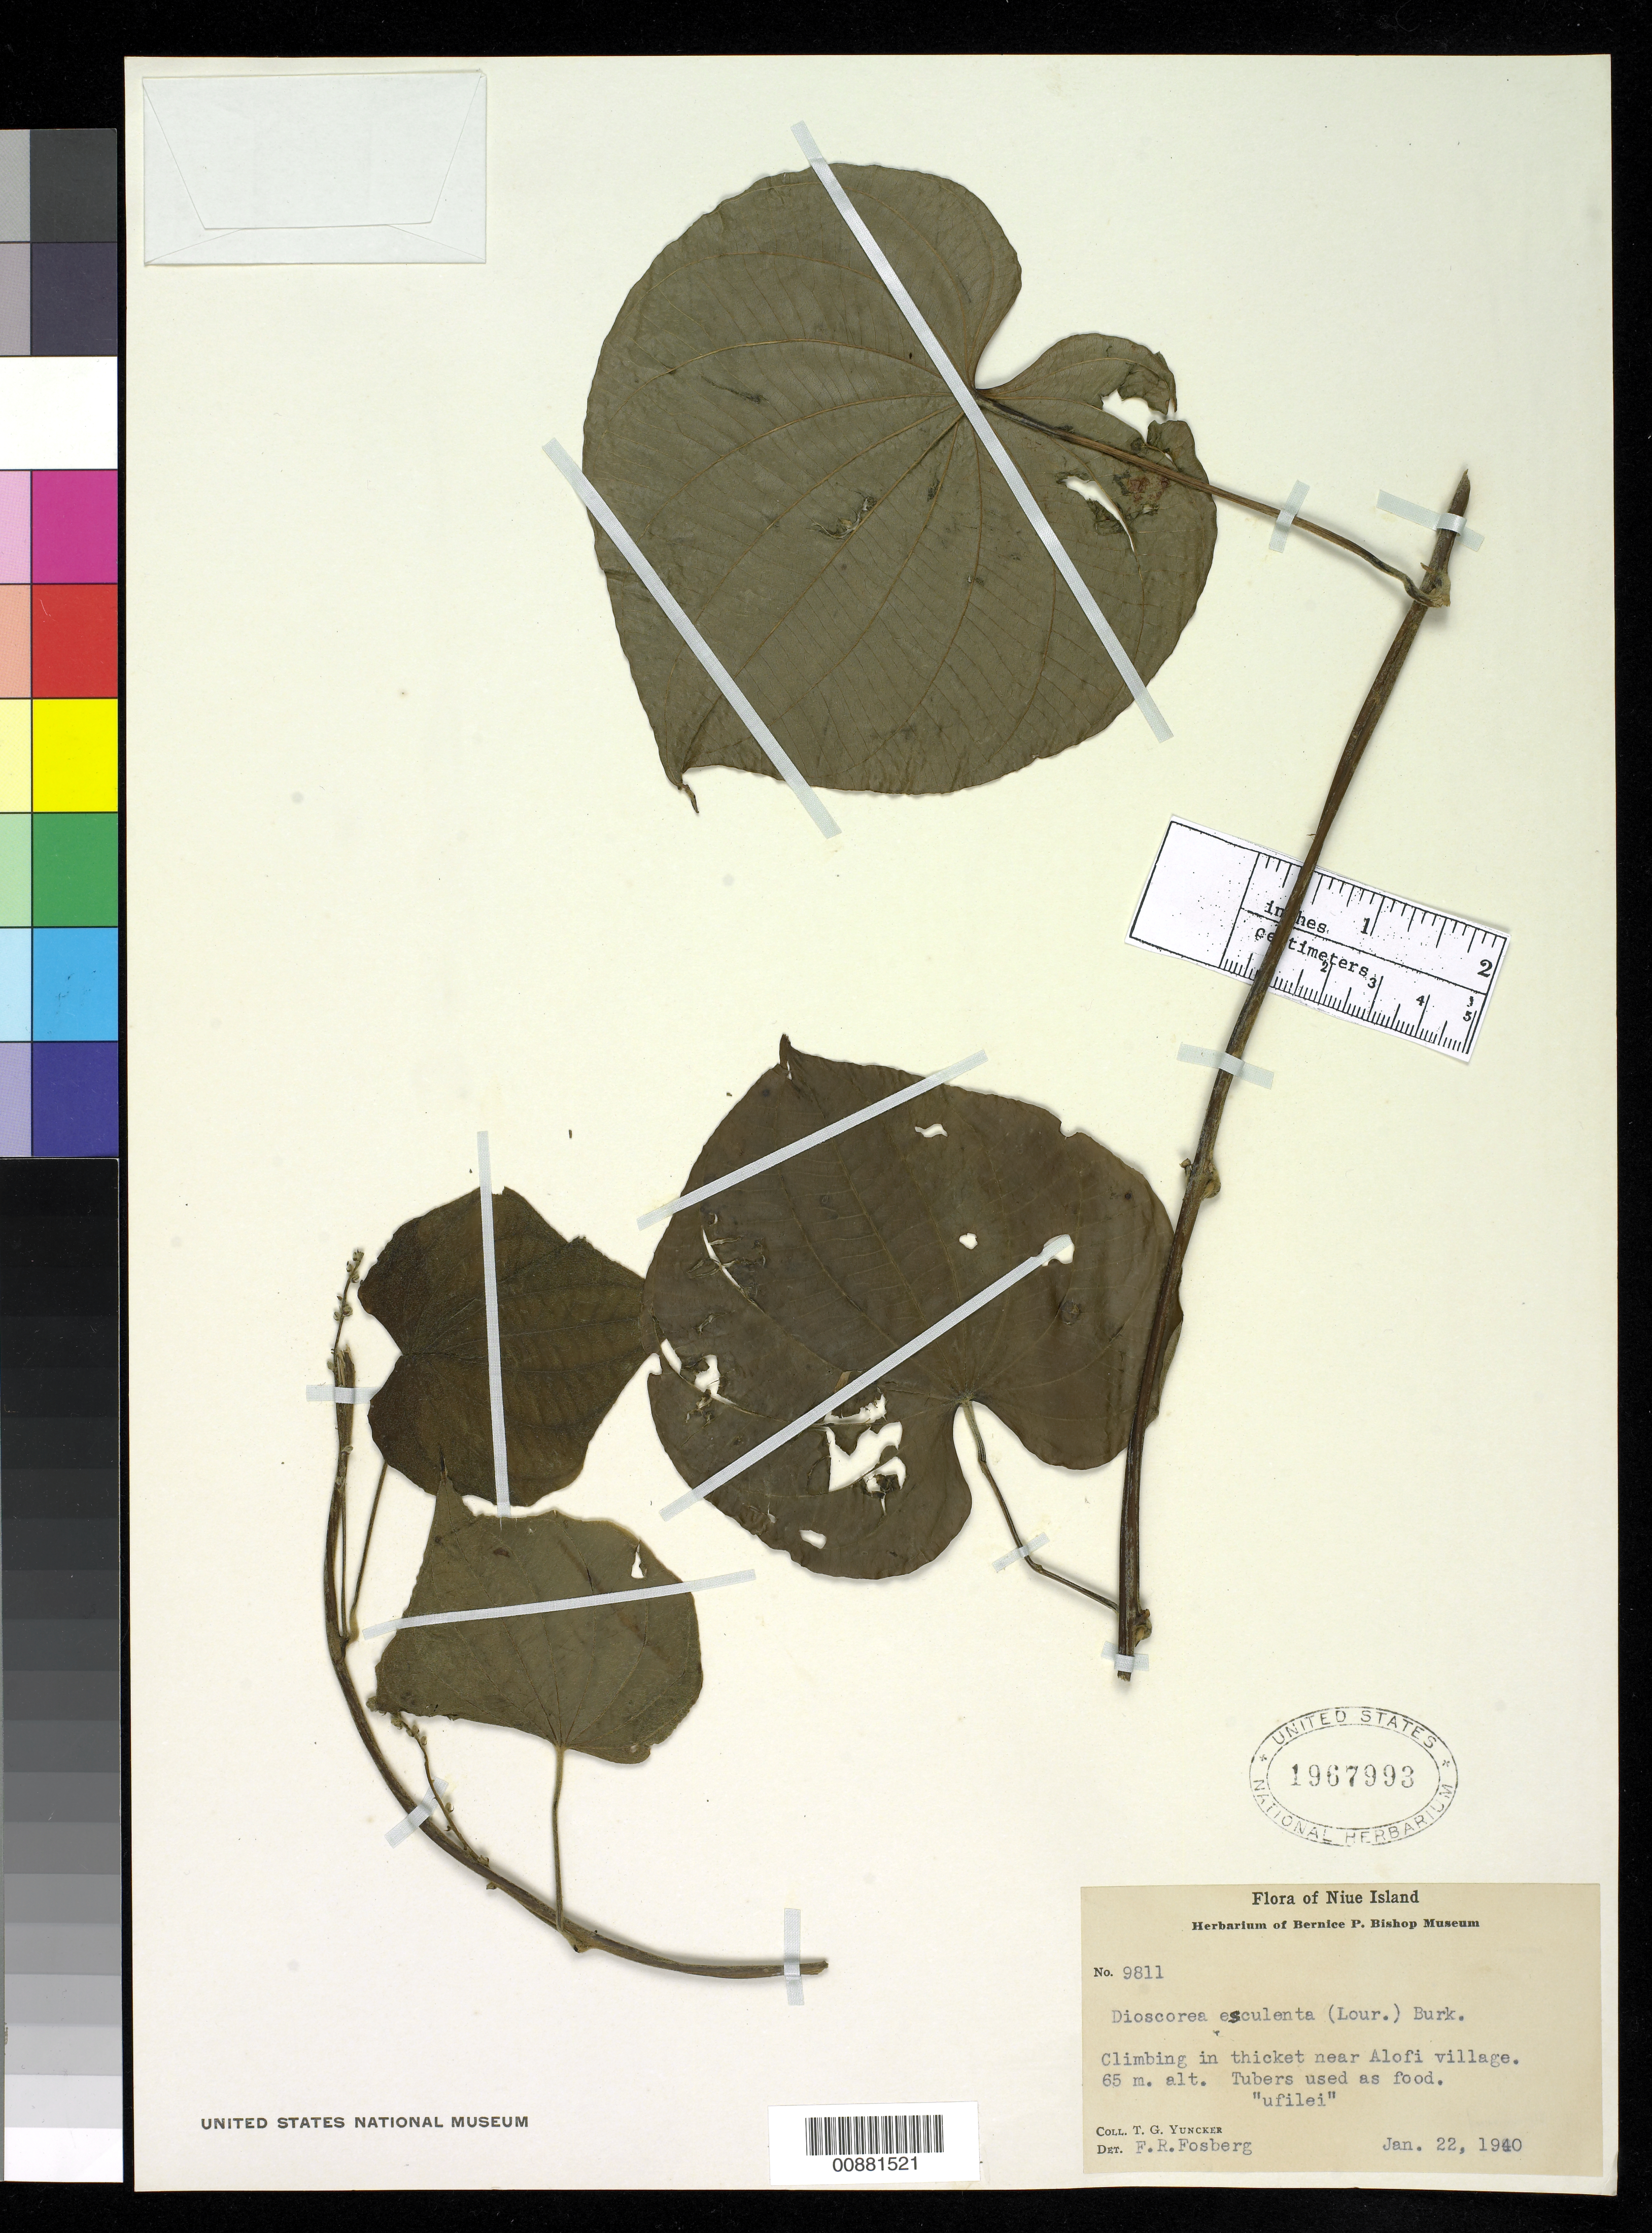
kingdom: Plantae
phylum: Tracheophyta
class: Liliopsida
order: Dioscoreales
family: Dioscoreaceae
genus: Dioscorea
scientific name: Dioscorea esculenta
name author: (Lour.) Burkill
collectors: T. G. Yuncker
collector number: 9811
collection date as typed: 22 Jan 1940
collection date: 1940-01-22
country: Niue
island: Niue I.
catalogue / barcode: US 1967993